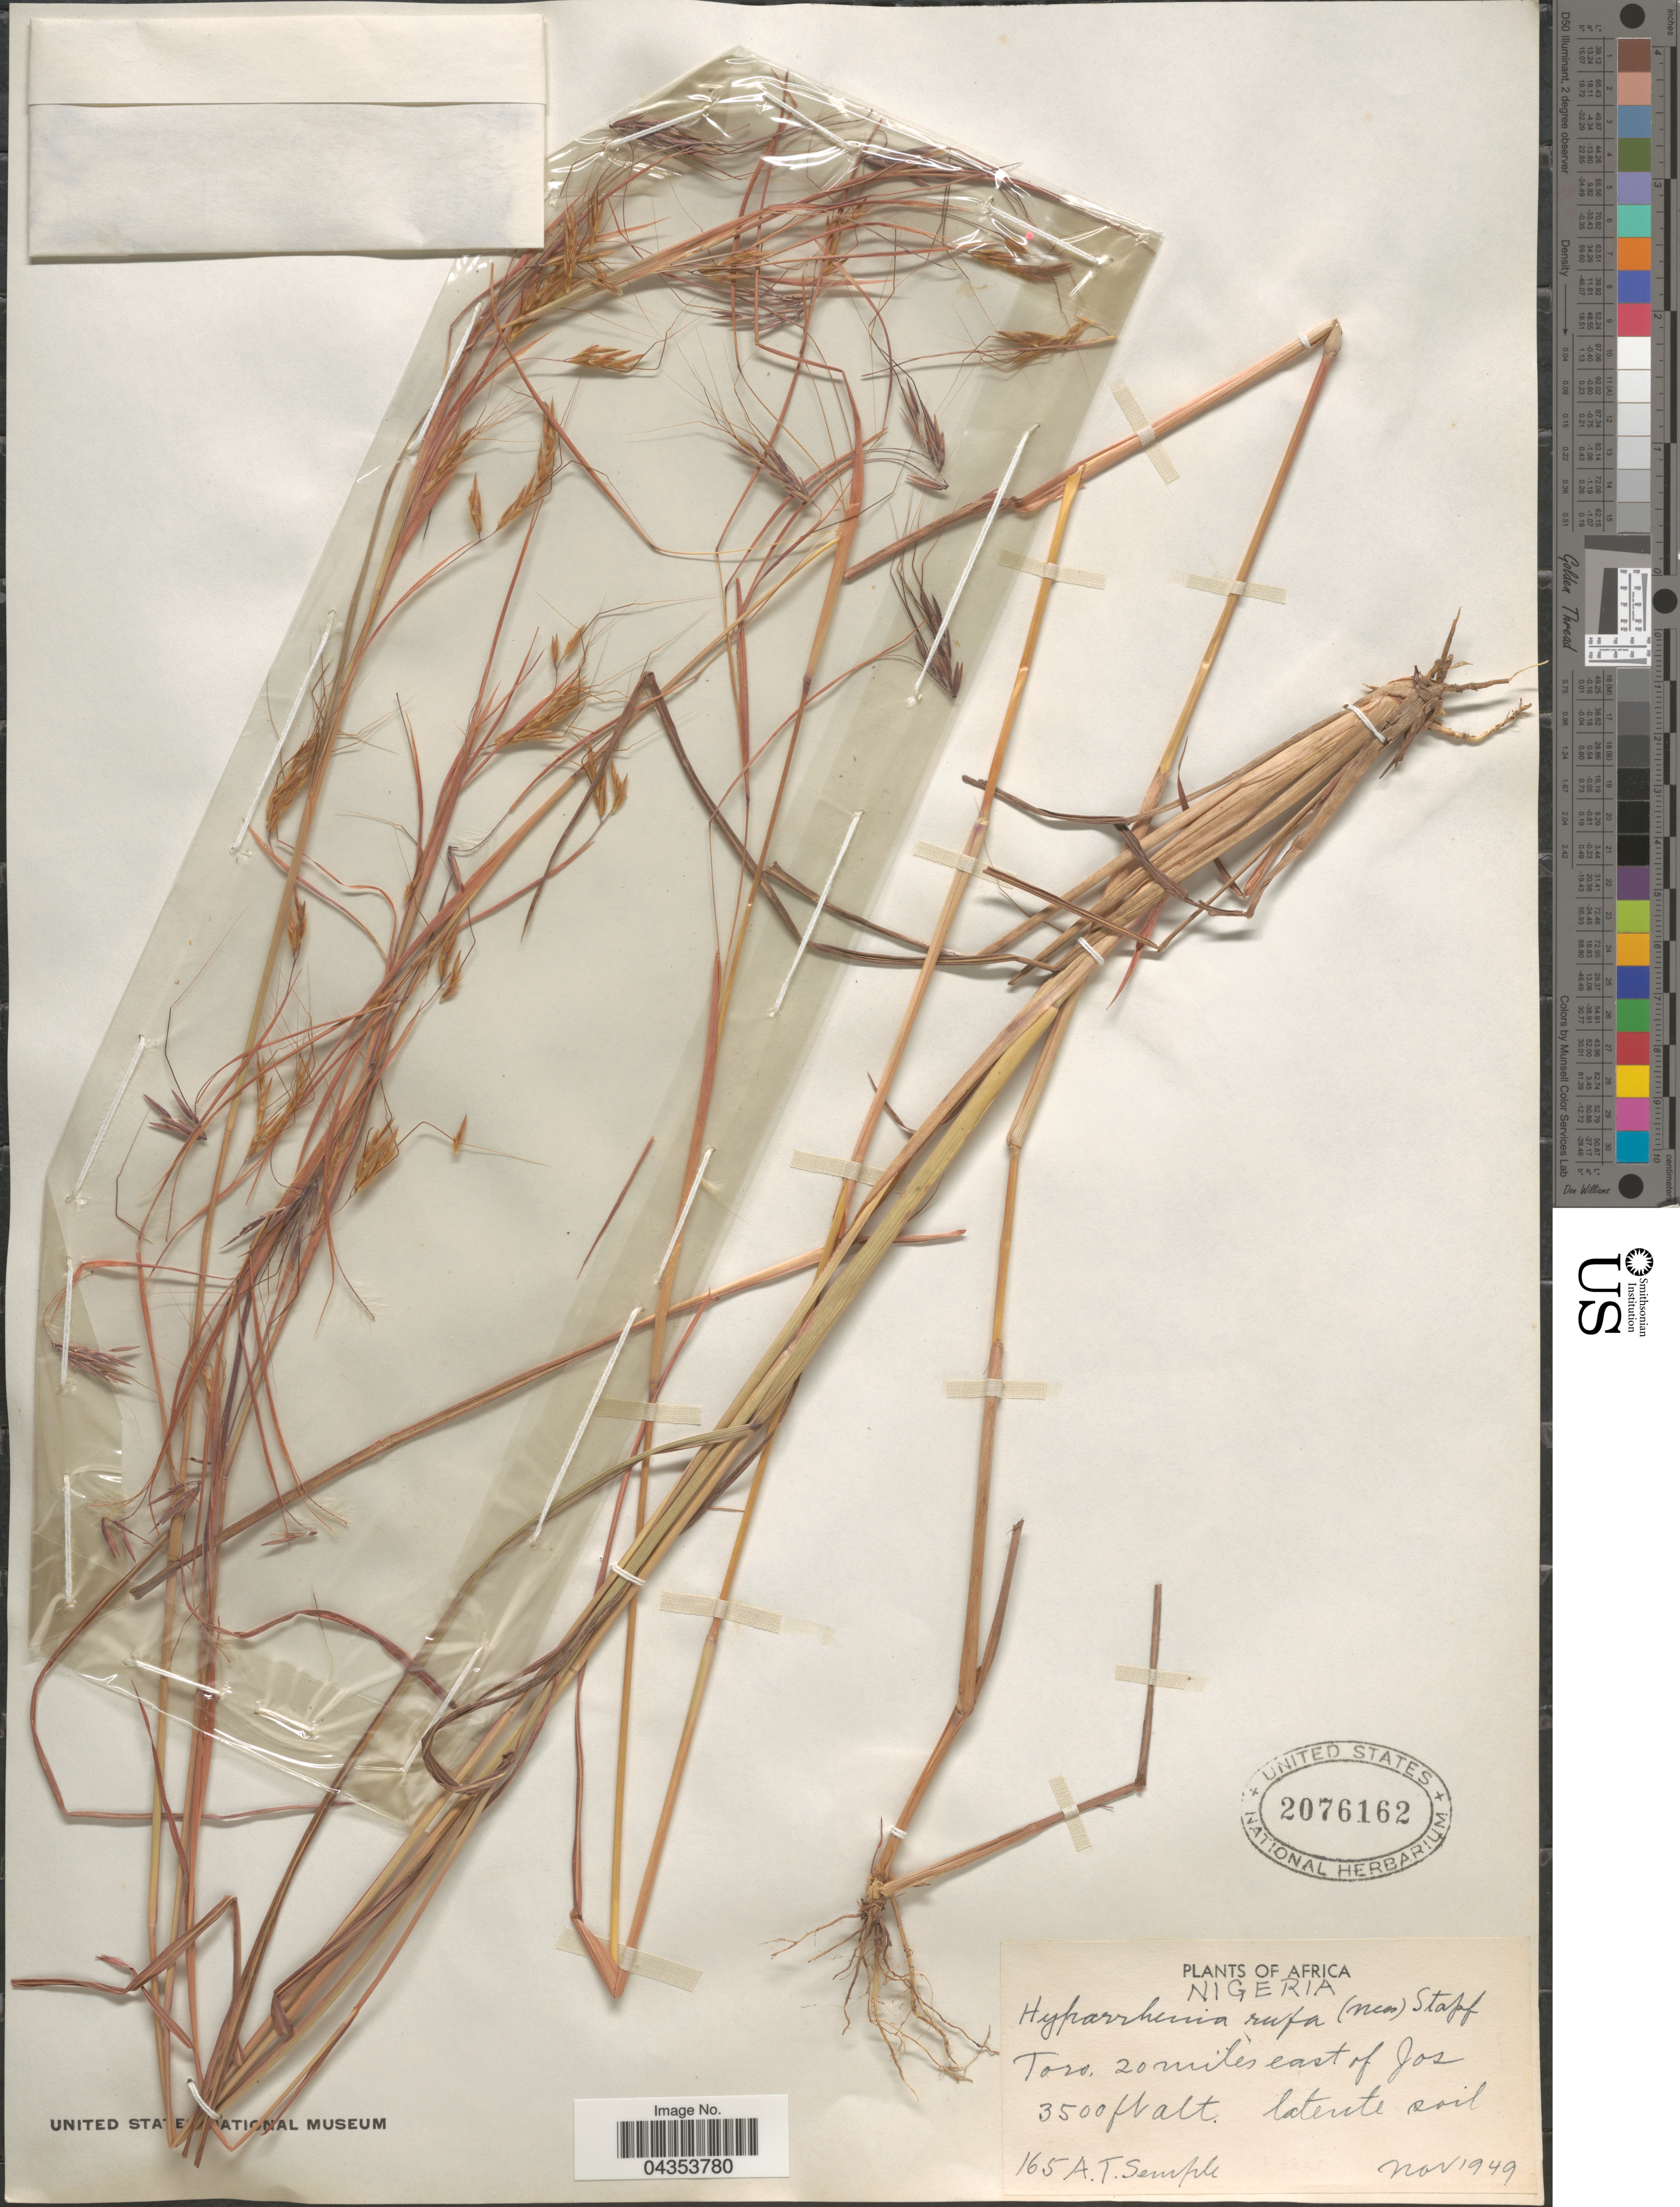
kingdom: Plantae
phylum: Tracheophyta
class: Liliopsida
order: Poales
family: Poaceae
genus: Hyparrhenia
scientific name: Hyparrhenia rufa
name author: (Nees) Stapf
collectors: A. Semple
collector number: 165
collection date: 1949-11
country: Nigeria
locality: Toro. 20 miles east of Jos.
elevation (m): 1067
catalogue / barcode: US 2076162